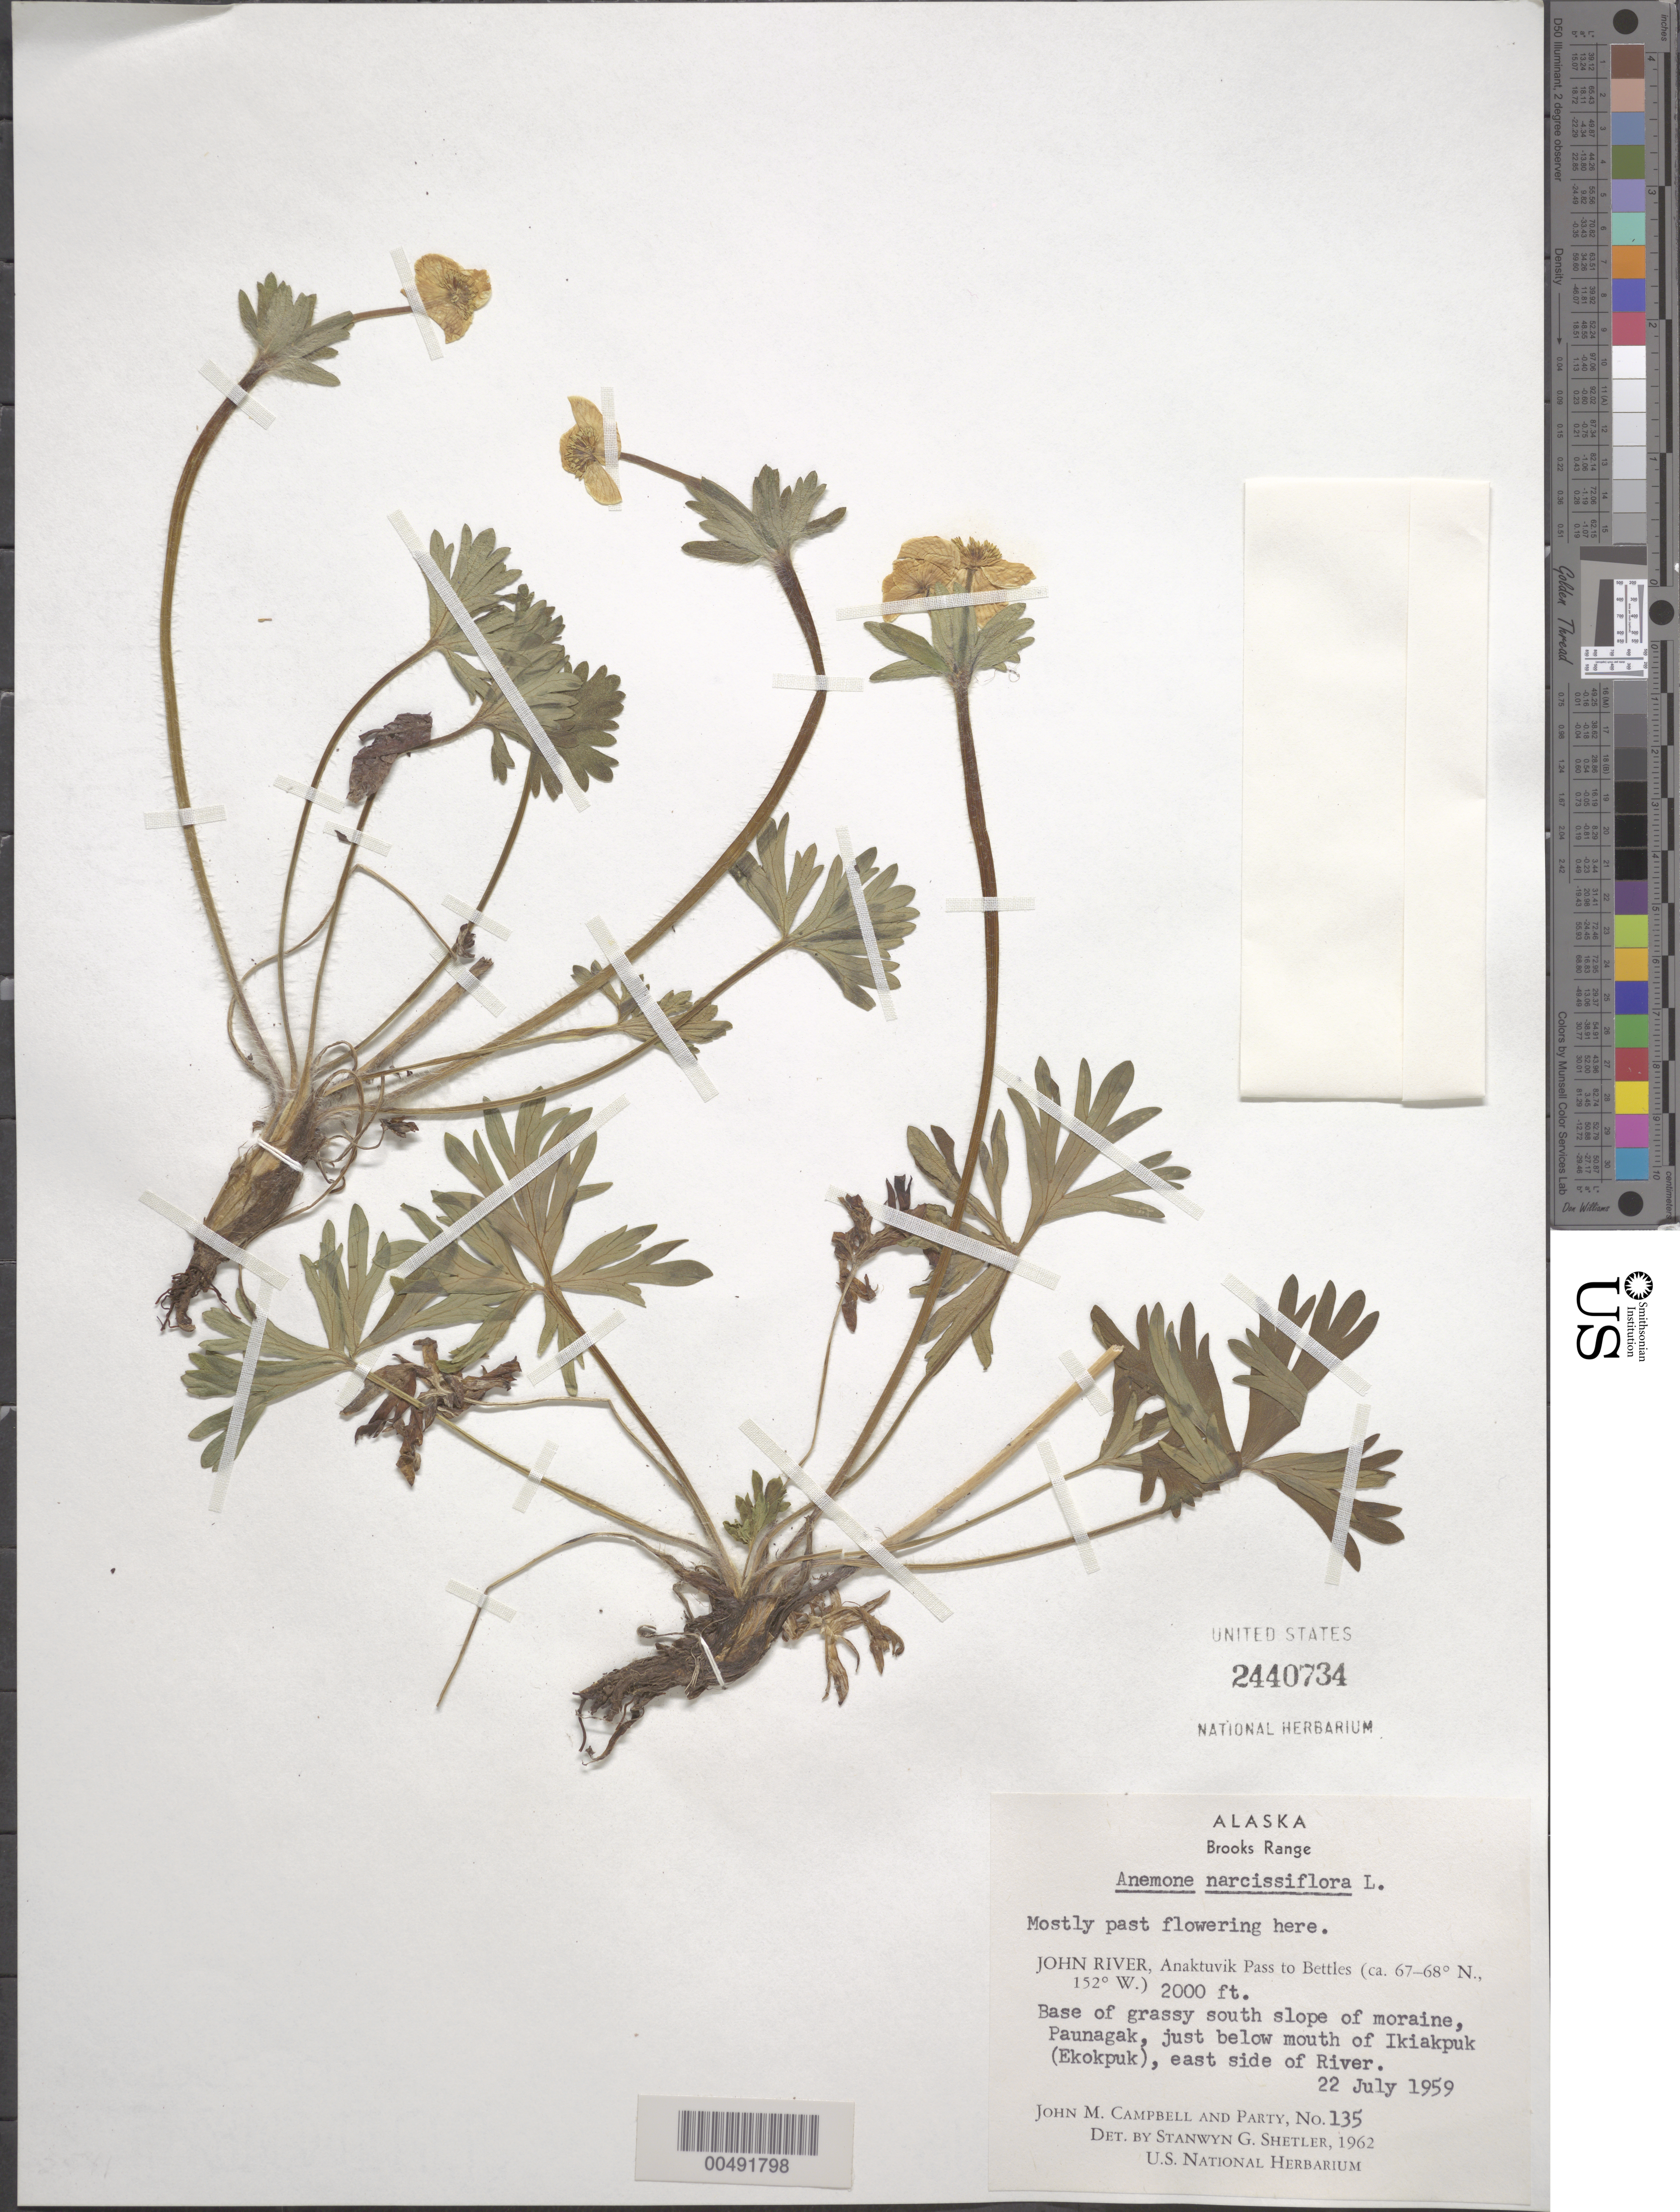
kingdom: Plantae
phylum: Tracheophyta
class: Magnoliopsida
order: Ranunculales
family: Ranunculaceae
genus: Anemone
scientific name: Anemone narcissiflora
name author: L.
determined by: Shetler, Stanwyn G., (US), NMNH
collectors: J. M. Campbell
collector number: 135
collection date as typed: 22 Jul 1959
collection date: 1959-07-22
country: United States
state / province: Alaska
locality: Brooks Range, E side of John River, Anaktuvuk Pass to Bettles,Paunagak, just below mouth of Ikiakpuk (Ekokpuk)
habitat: base of grassy slope of moraine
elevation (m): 610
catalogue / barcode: US 2440734